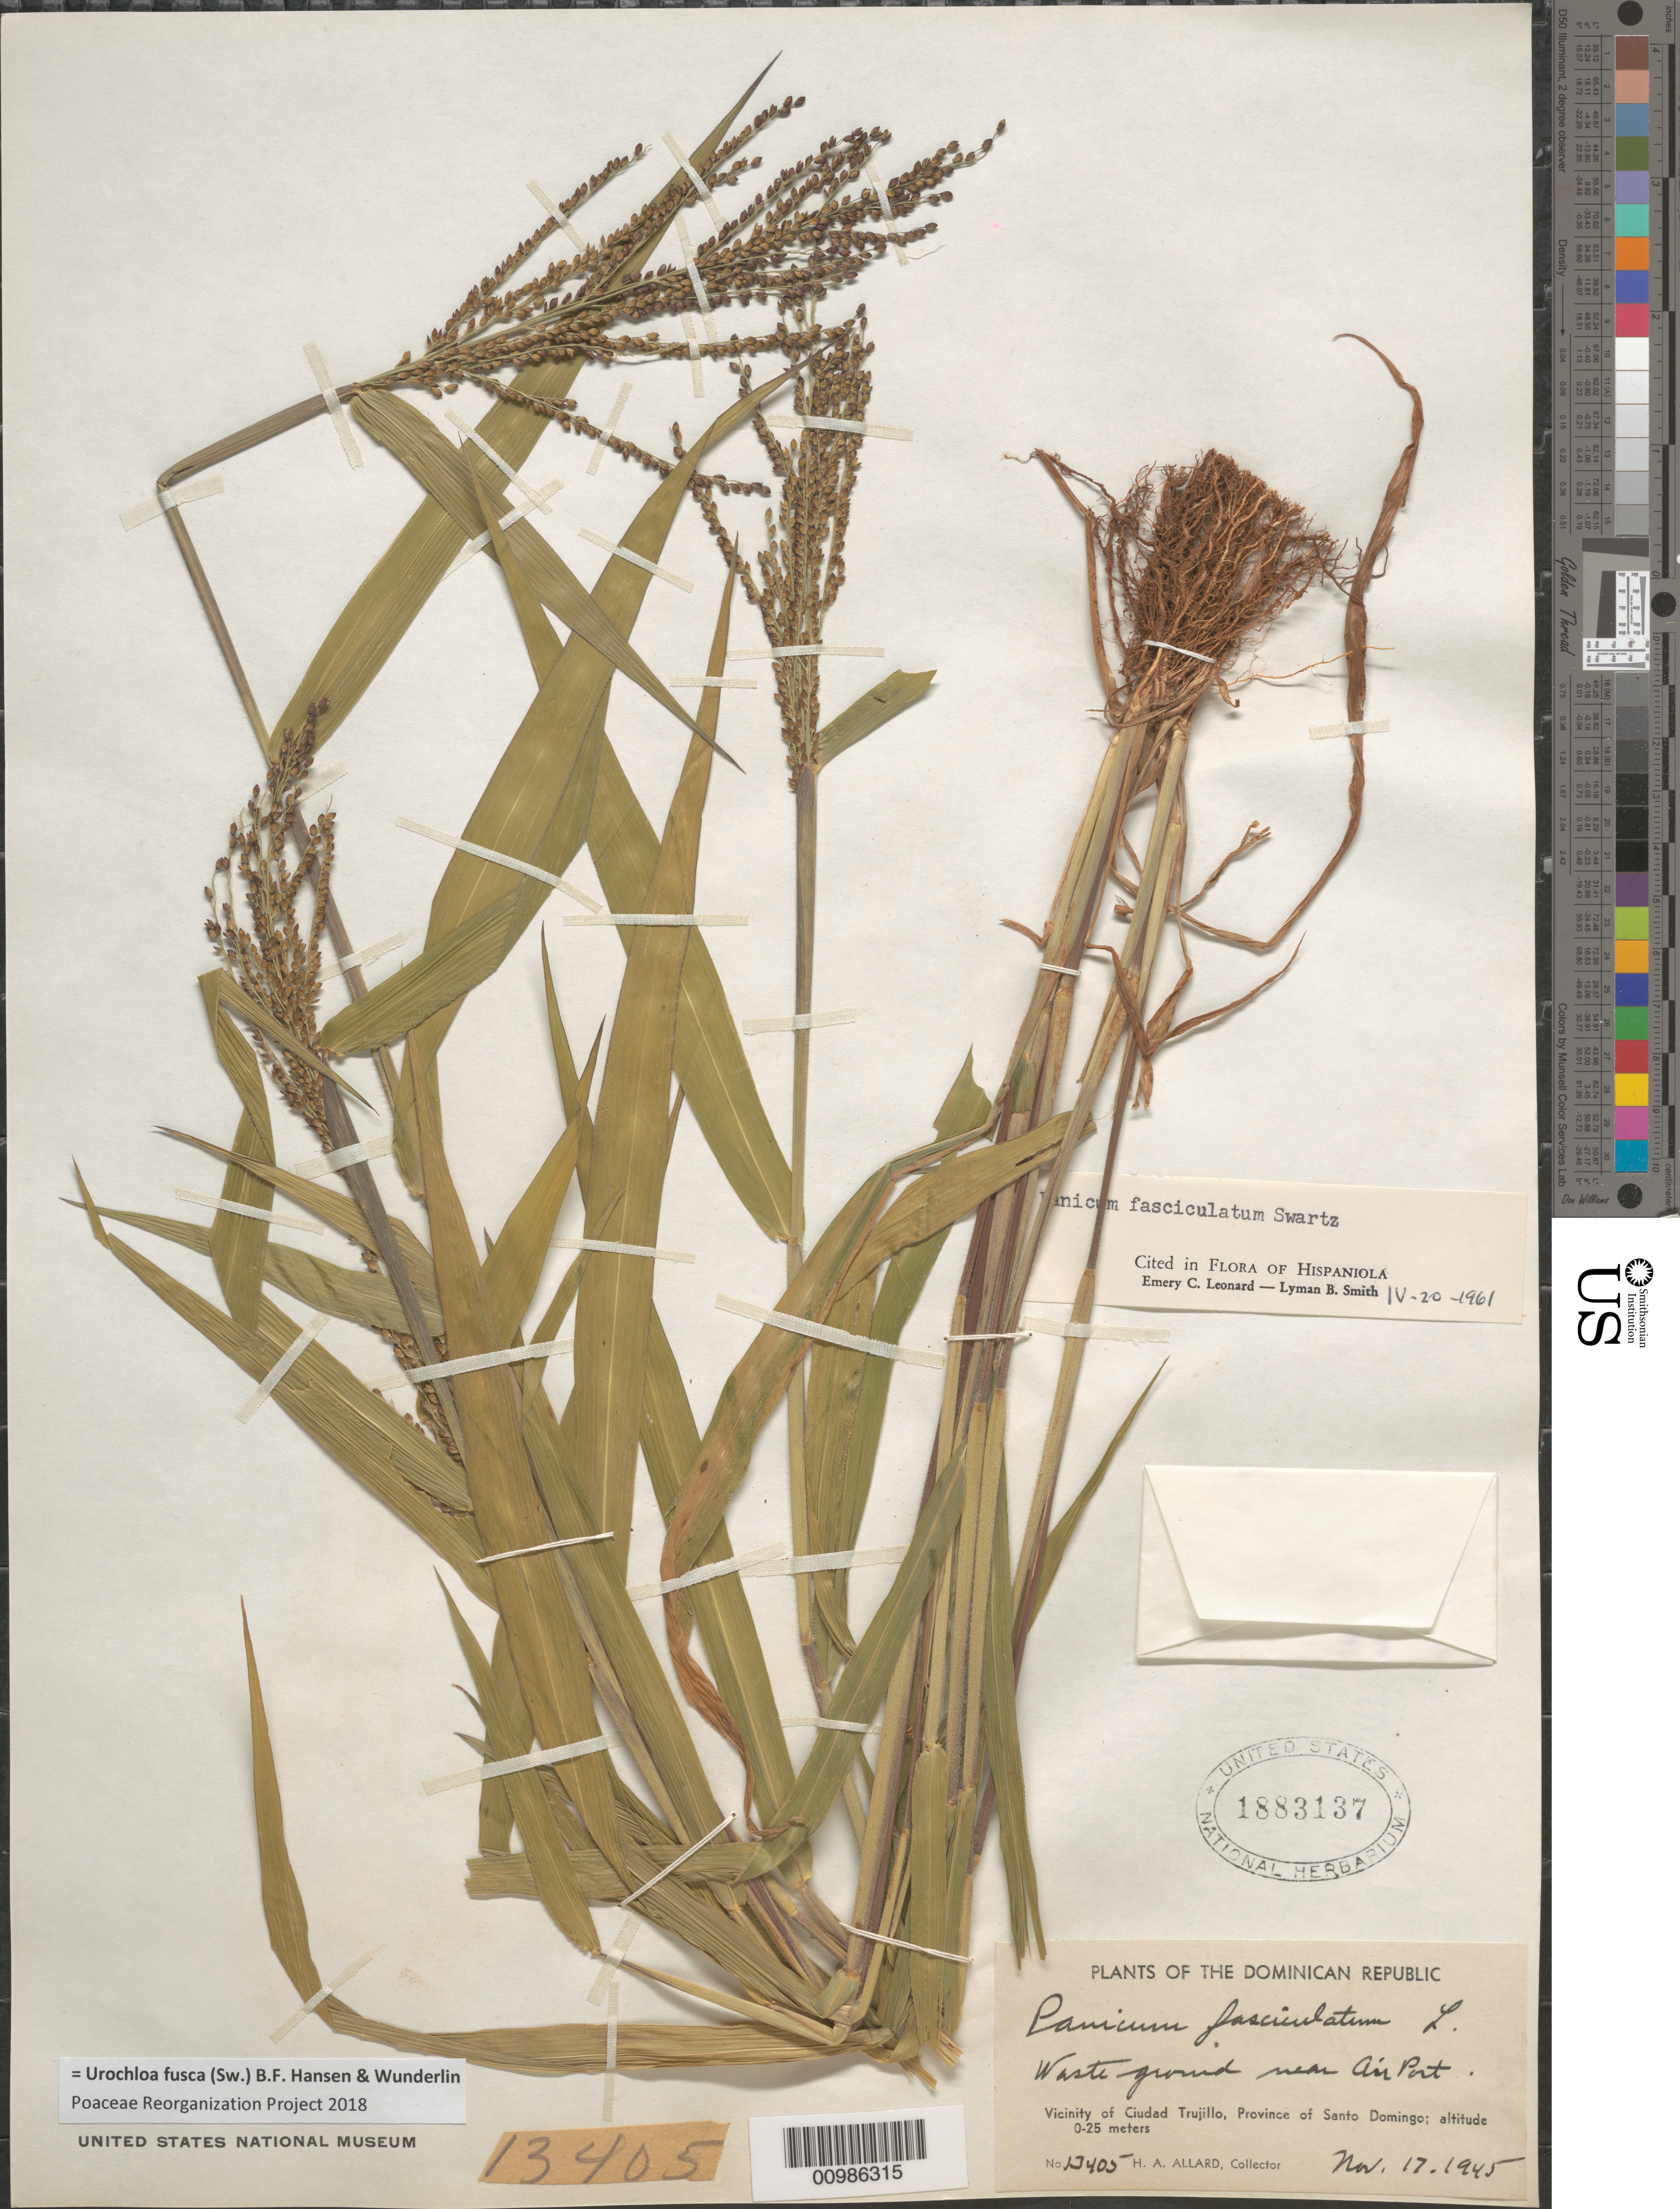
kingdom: Plantae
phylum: Tracheophyta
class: Liliopsida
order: Poales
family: Poaceae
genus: Brachiaria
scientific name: Brachiaria fasciculata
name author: (Sw.) Parodi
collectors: H. A. Allard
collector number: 13405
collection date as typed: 17 Nov 1945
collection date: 1945-11-17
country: Dominican Republic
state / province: Distrito Nacional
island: Hispaniola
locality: Vicinity of Santo Domingo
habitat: waste ground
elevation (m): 0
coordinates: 0 N, 0 E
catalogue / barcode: US 1883137